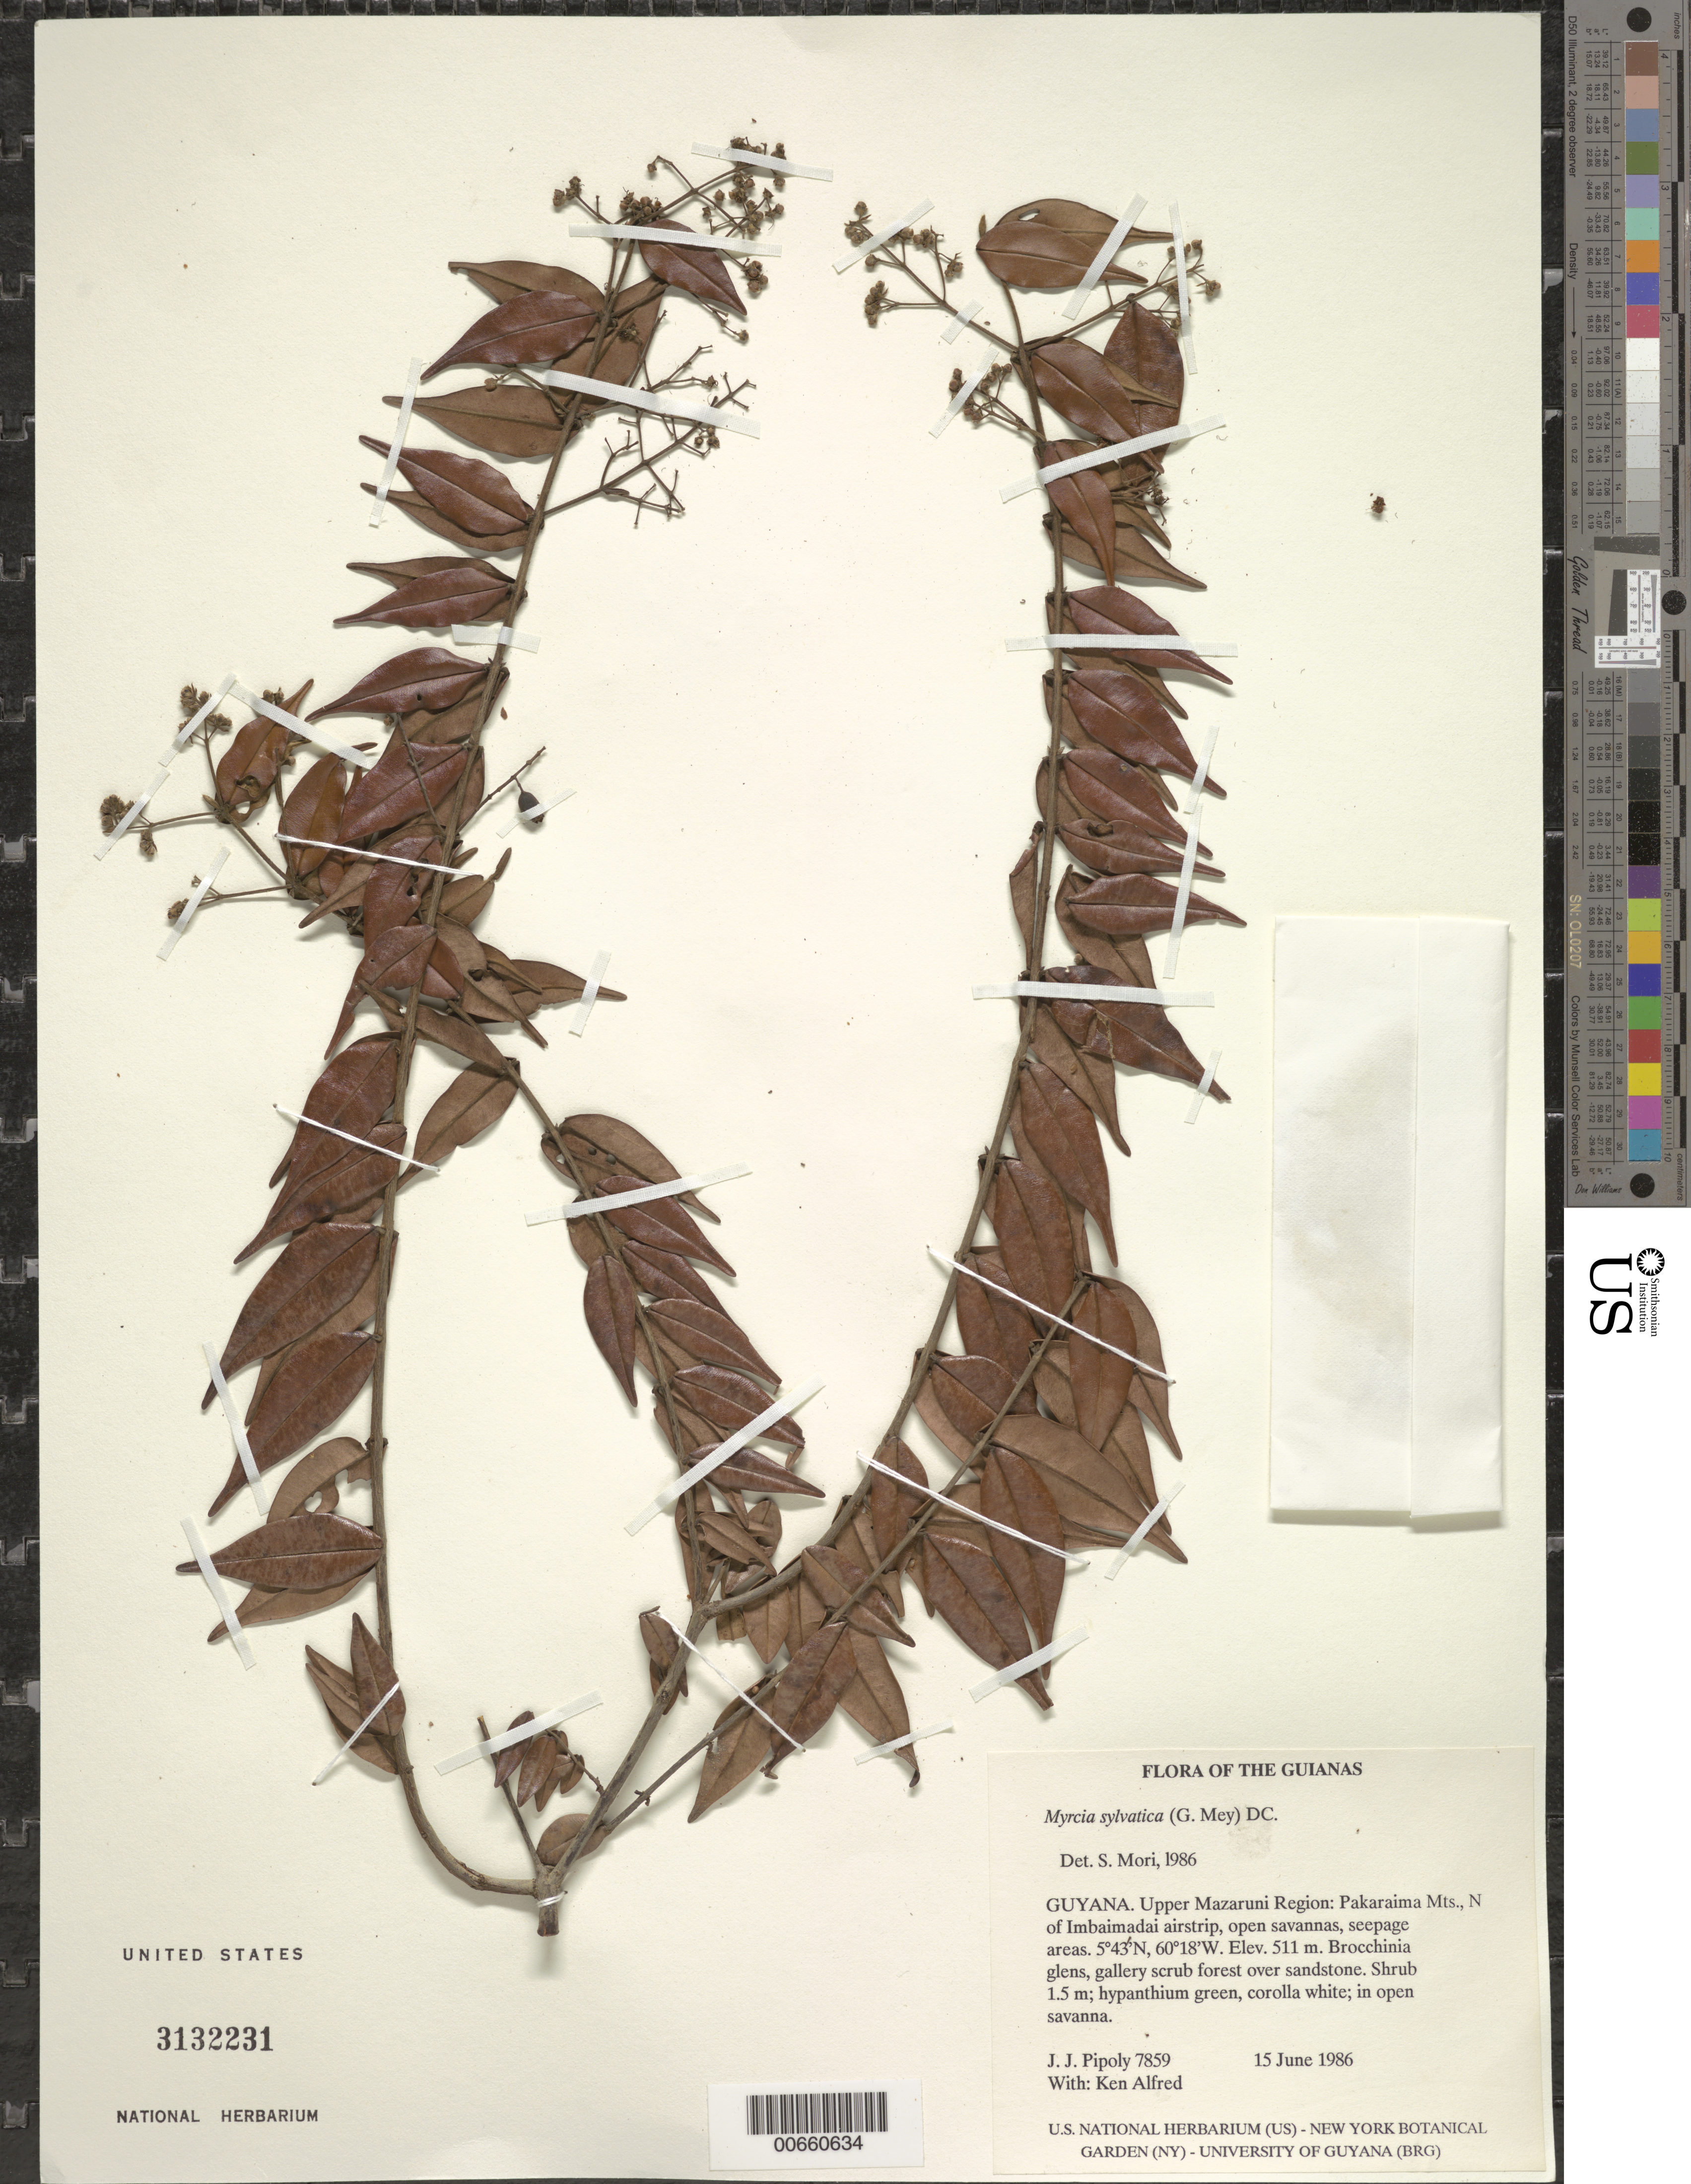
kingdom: Plantae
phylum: Tracheophyta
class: Magnoliopsida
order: Myrtales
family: Myrtaceae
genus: Myrcia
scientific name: Myrcia sylvatica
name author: (G. Mey.) DC.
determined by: Mori, Scott A.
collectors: J. J. Pipoly & K. Alfred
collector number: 7859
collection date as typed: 15 June 1986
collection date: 1986-06-15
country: Guyana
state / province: Cuyuni-Mazaruni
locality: Pakaraima Mts., N of Imbaimadai airstrip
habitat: Open savannas, seepage areas, Brocchinia glens, gallery scrub forest over sandstone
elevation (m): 511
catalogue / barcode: US 3132231